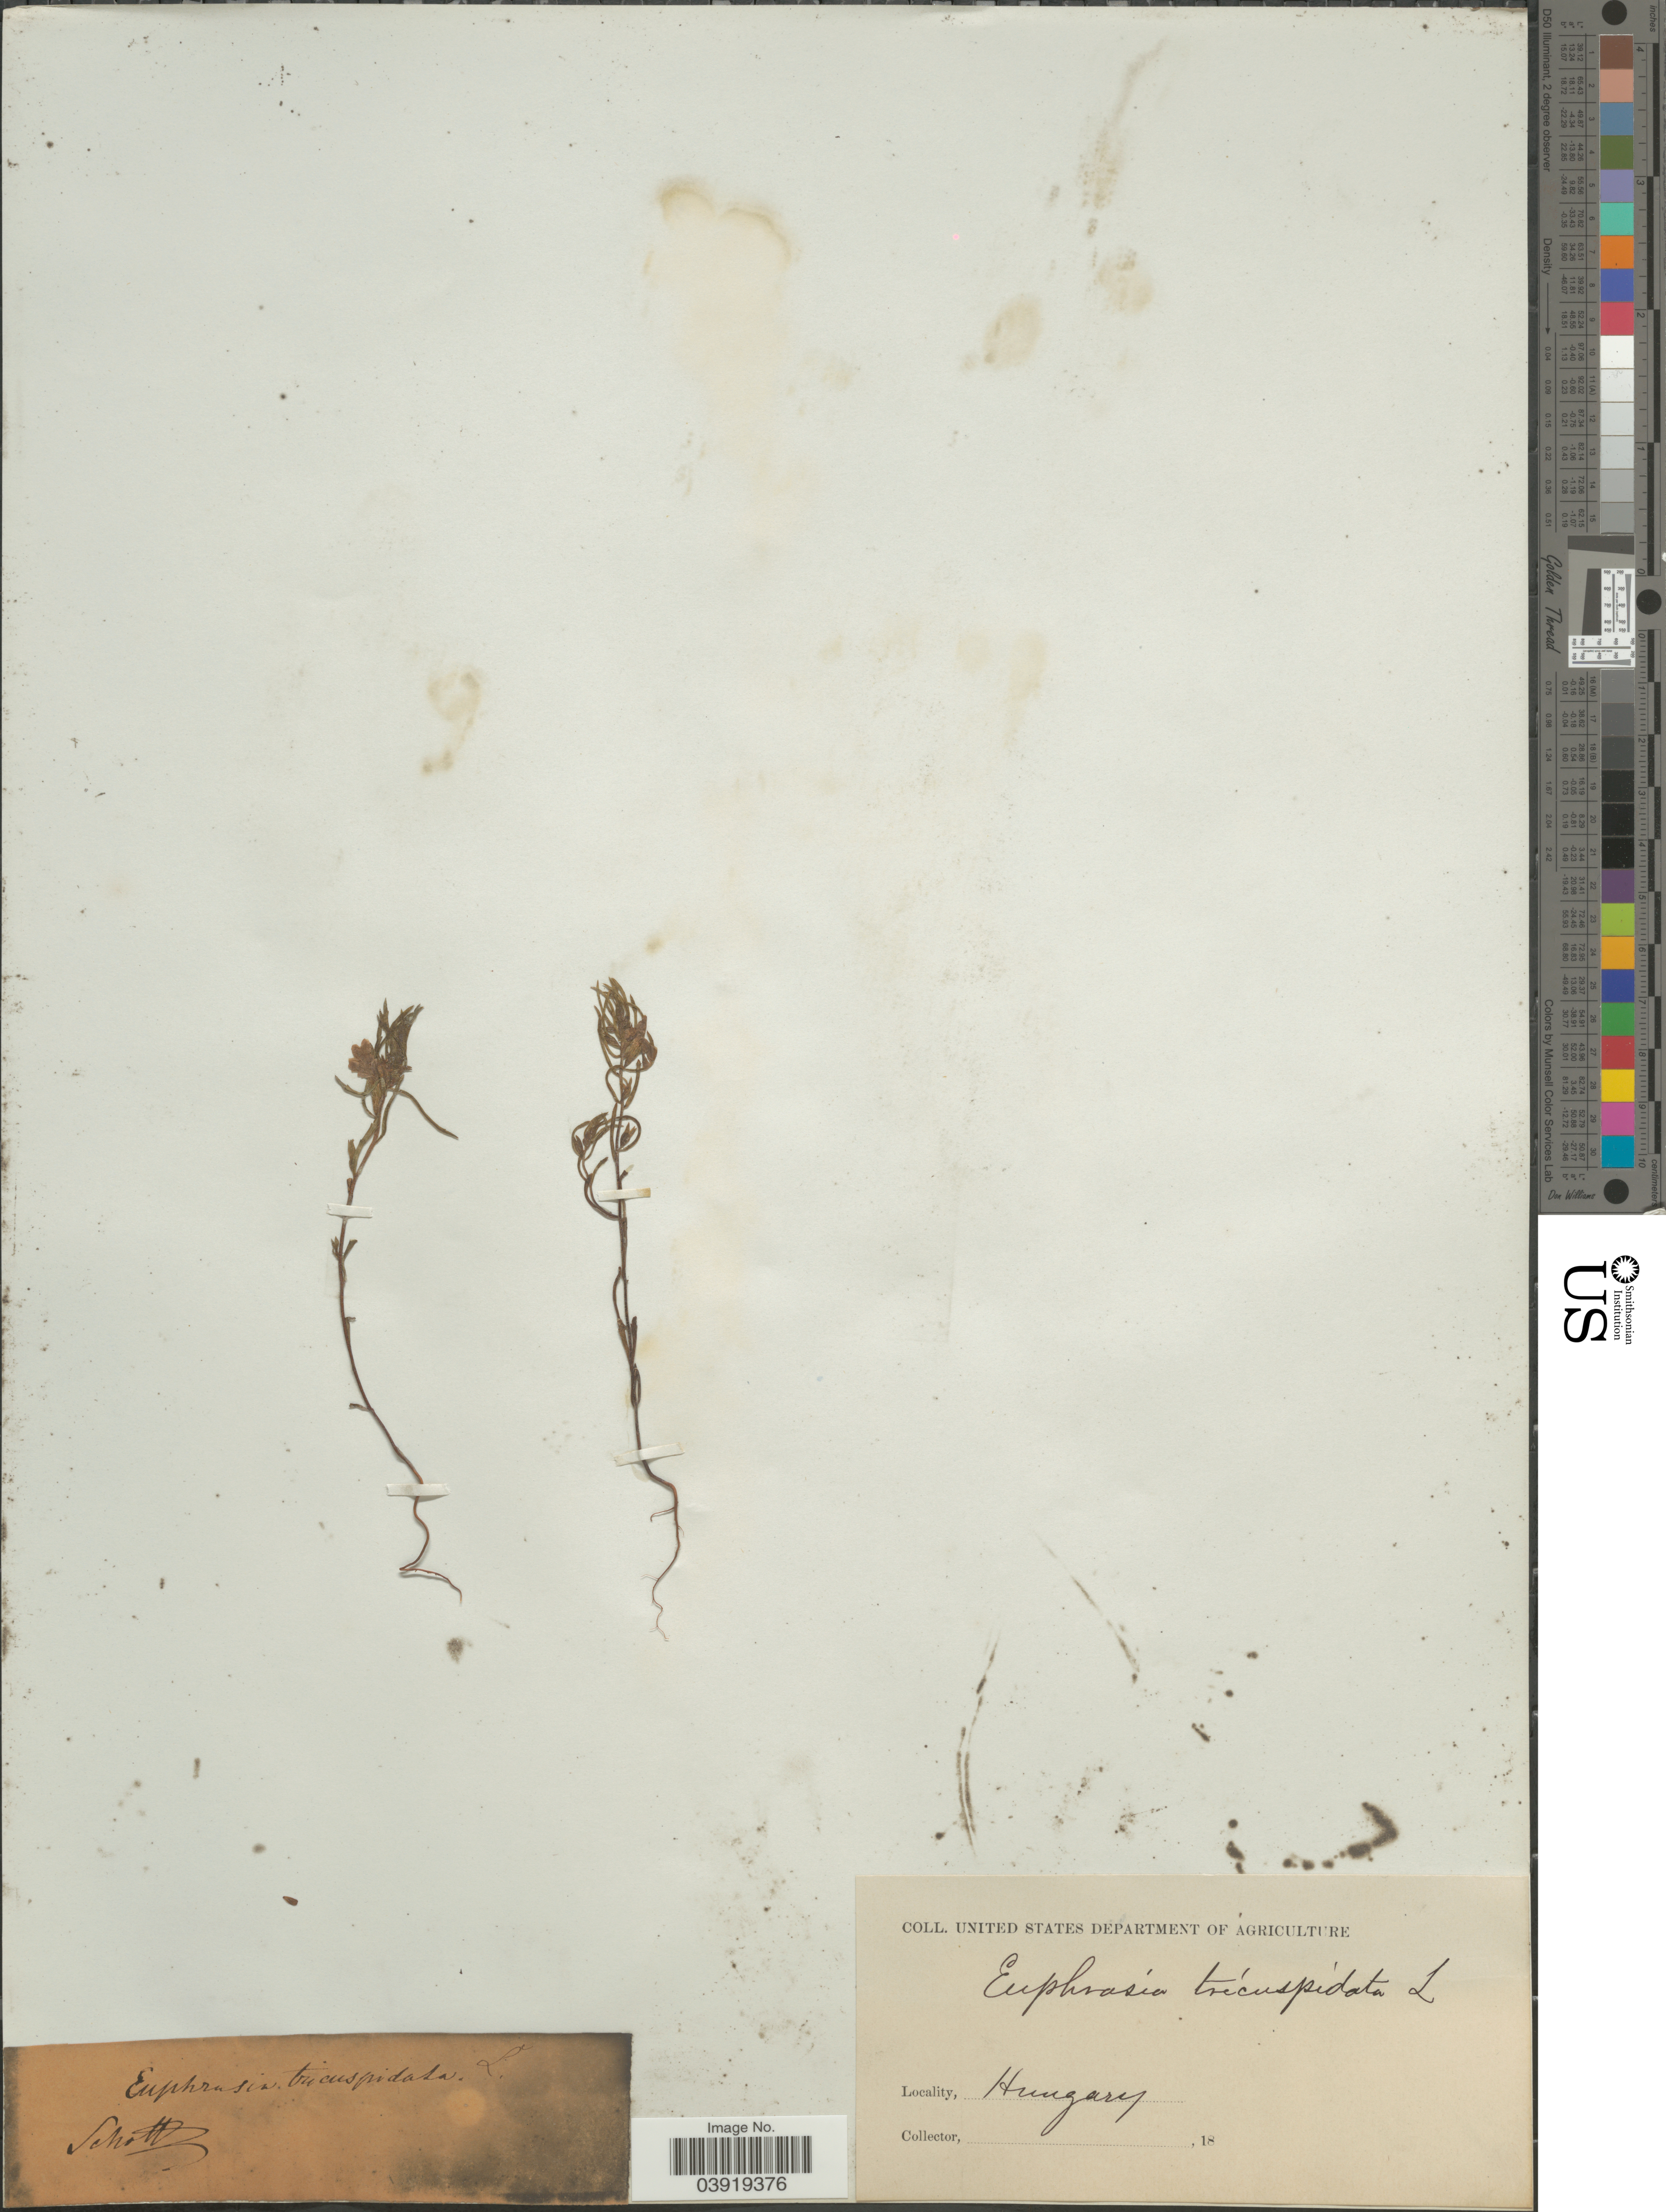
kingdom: Plantae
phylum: Tracheophyta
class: Magnoliopsida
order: Lamiales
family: Orobanchaceae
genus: Euphrasia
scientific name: Euphrasia tricuspidata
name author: L.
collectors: Schott, --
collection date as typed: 18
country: Hungary